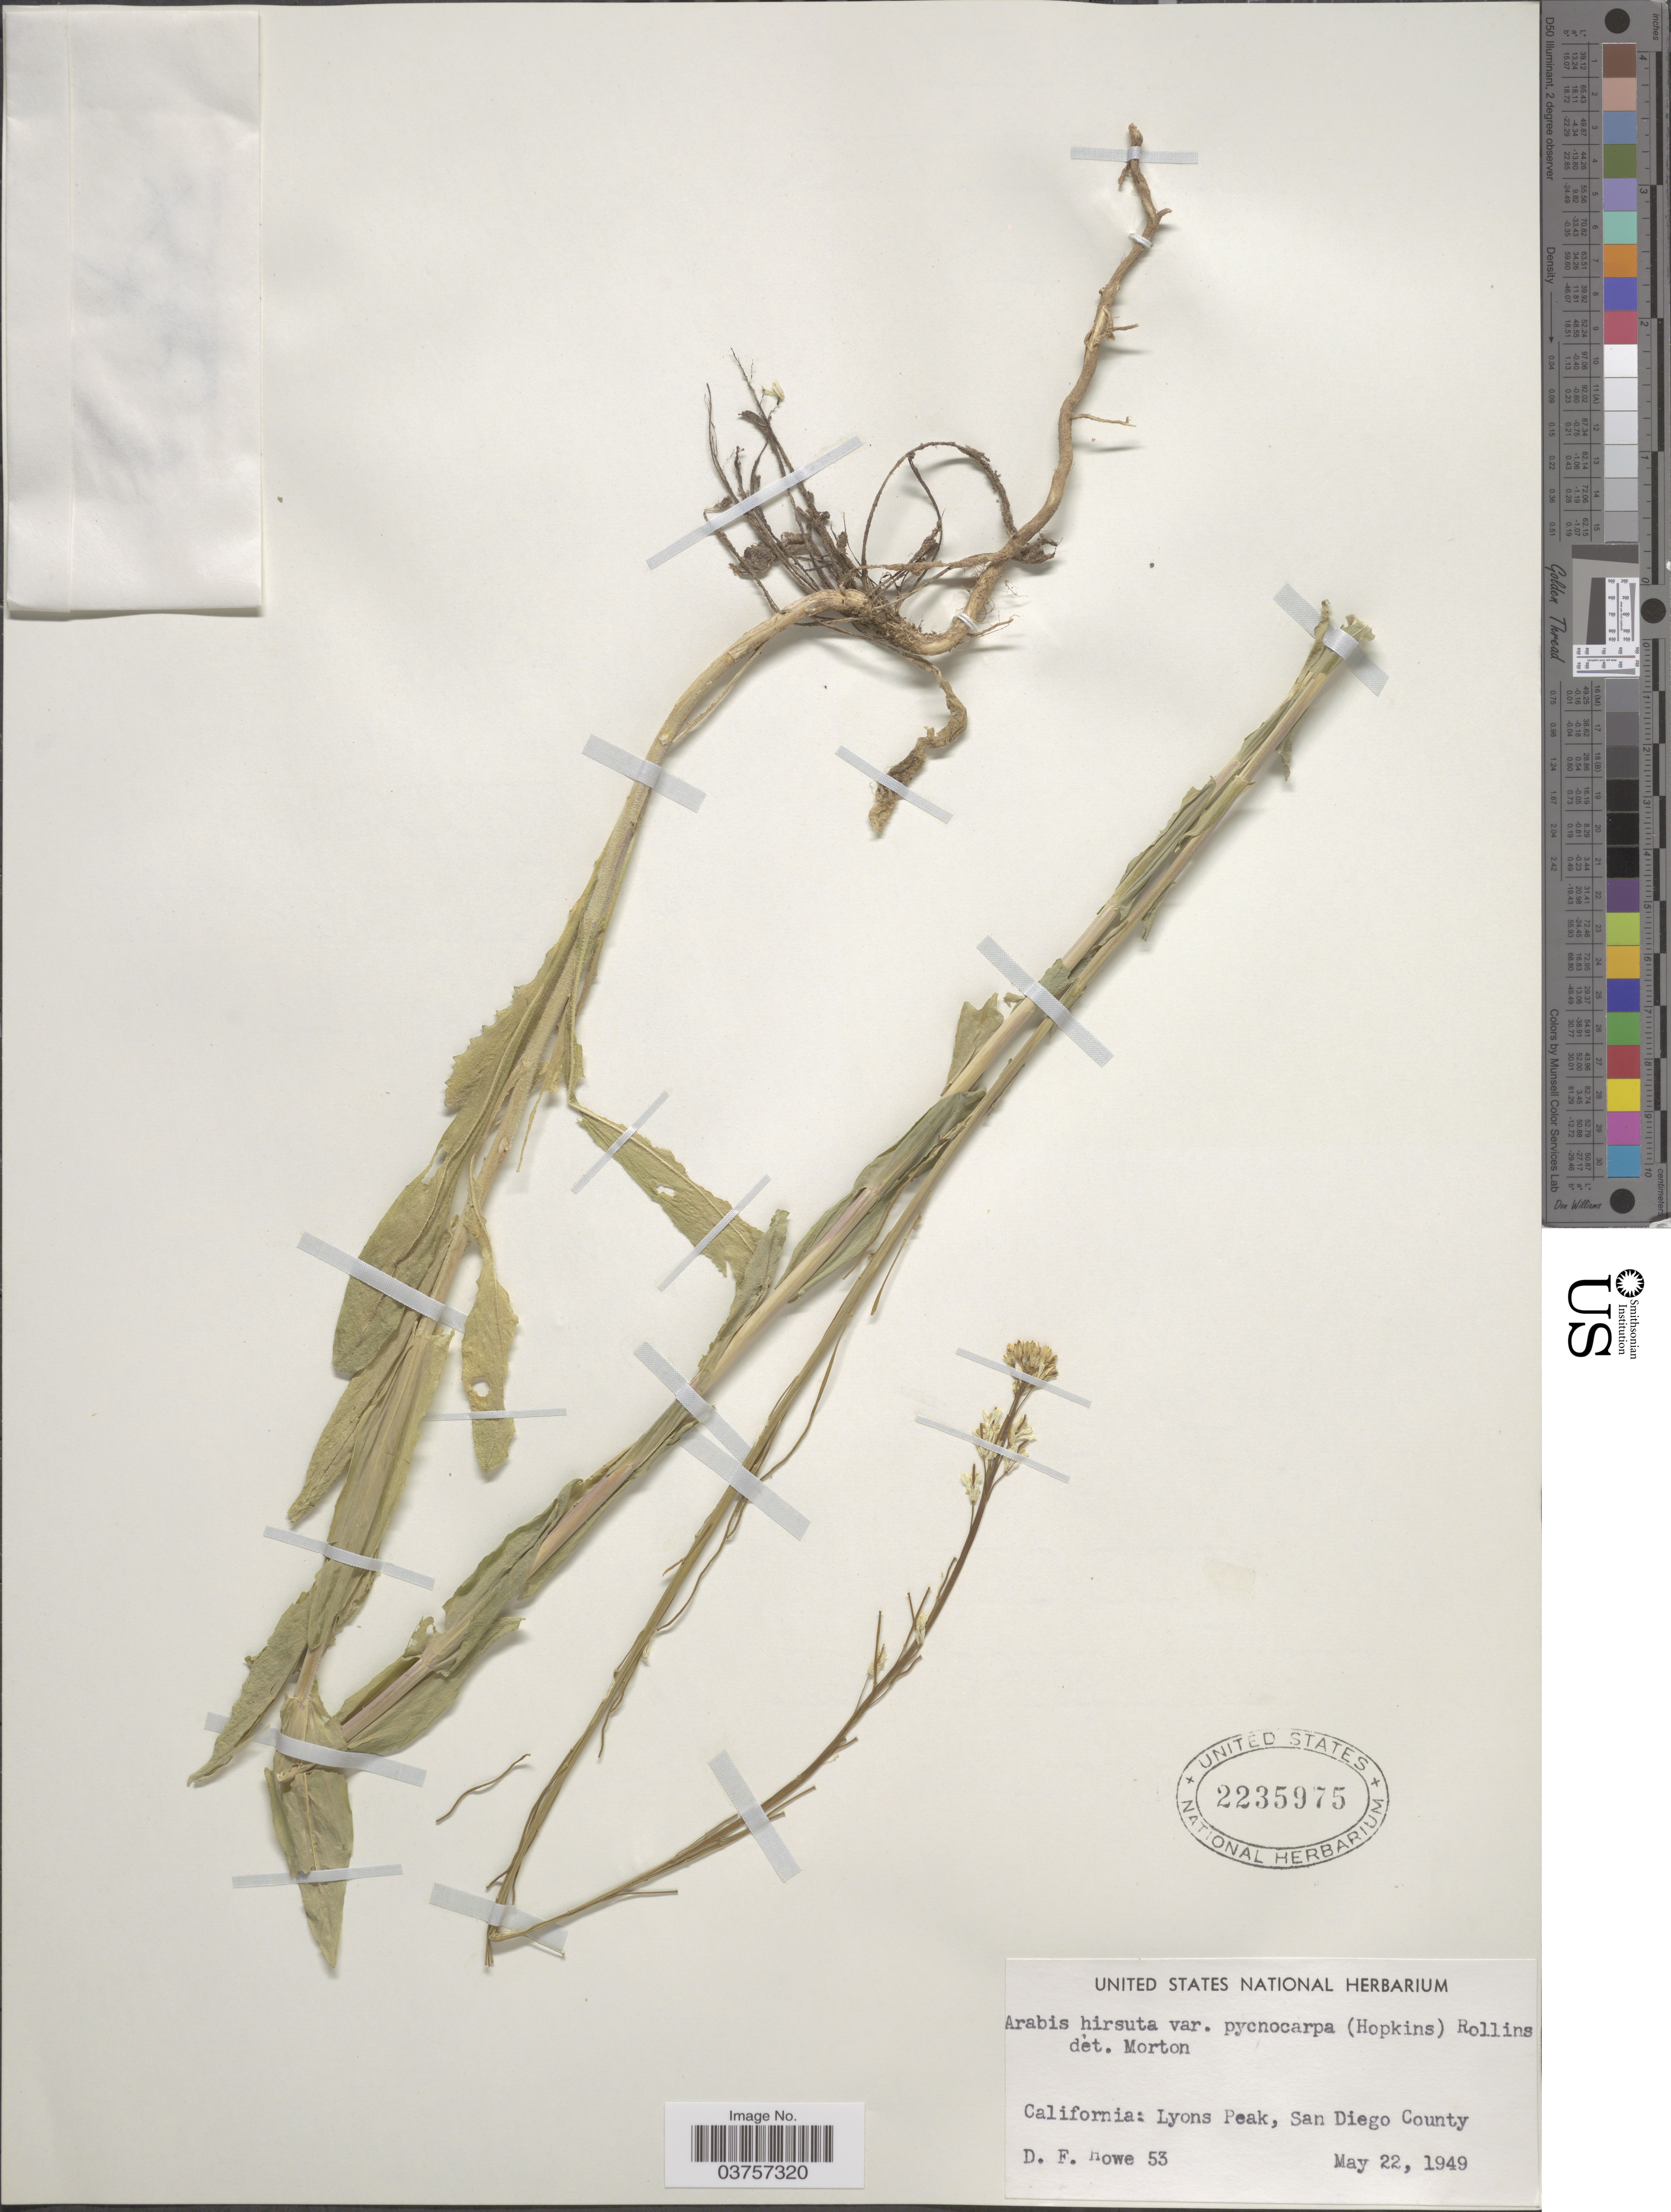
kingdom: Plantae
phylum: Tracheophyta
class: Magnoliopsida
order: Brassicales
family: Brassicaceae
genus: Arabis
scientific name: Arabis hirsuta var. pycnocarpa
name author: M. Hopkins & Rollins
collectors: D. Howe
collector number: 53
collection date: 1949-05-22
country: United States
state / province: California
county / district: San Diego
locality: Lyons Peak, San Diego County.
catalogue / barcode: US 2235975